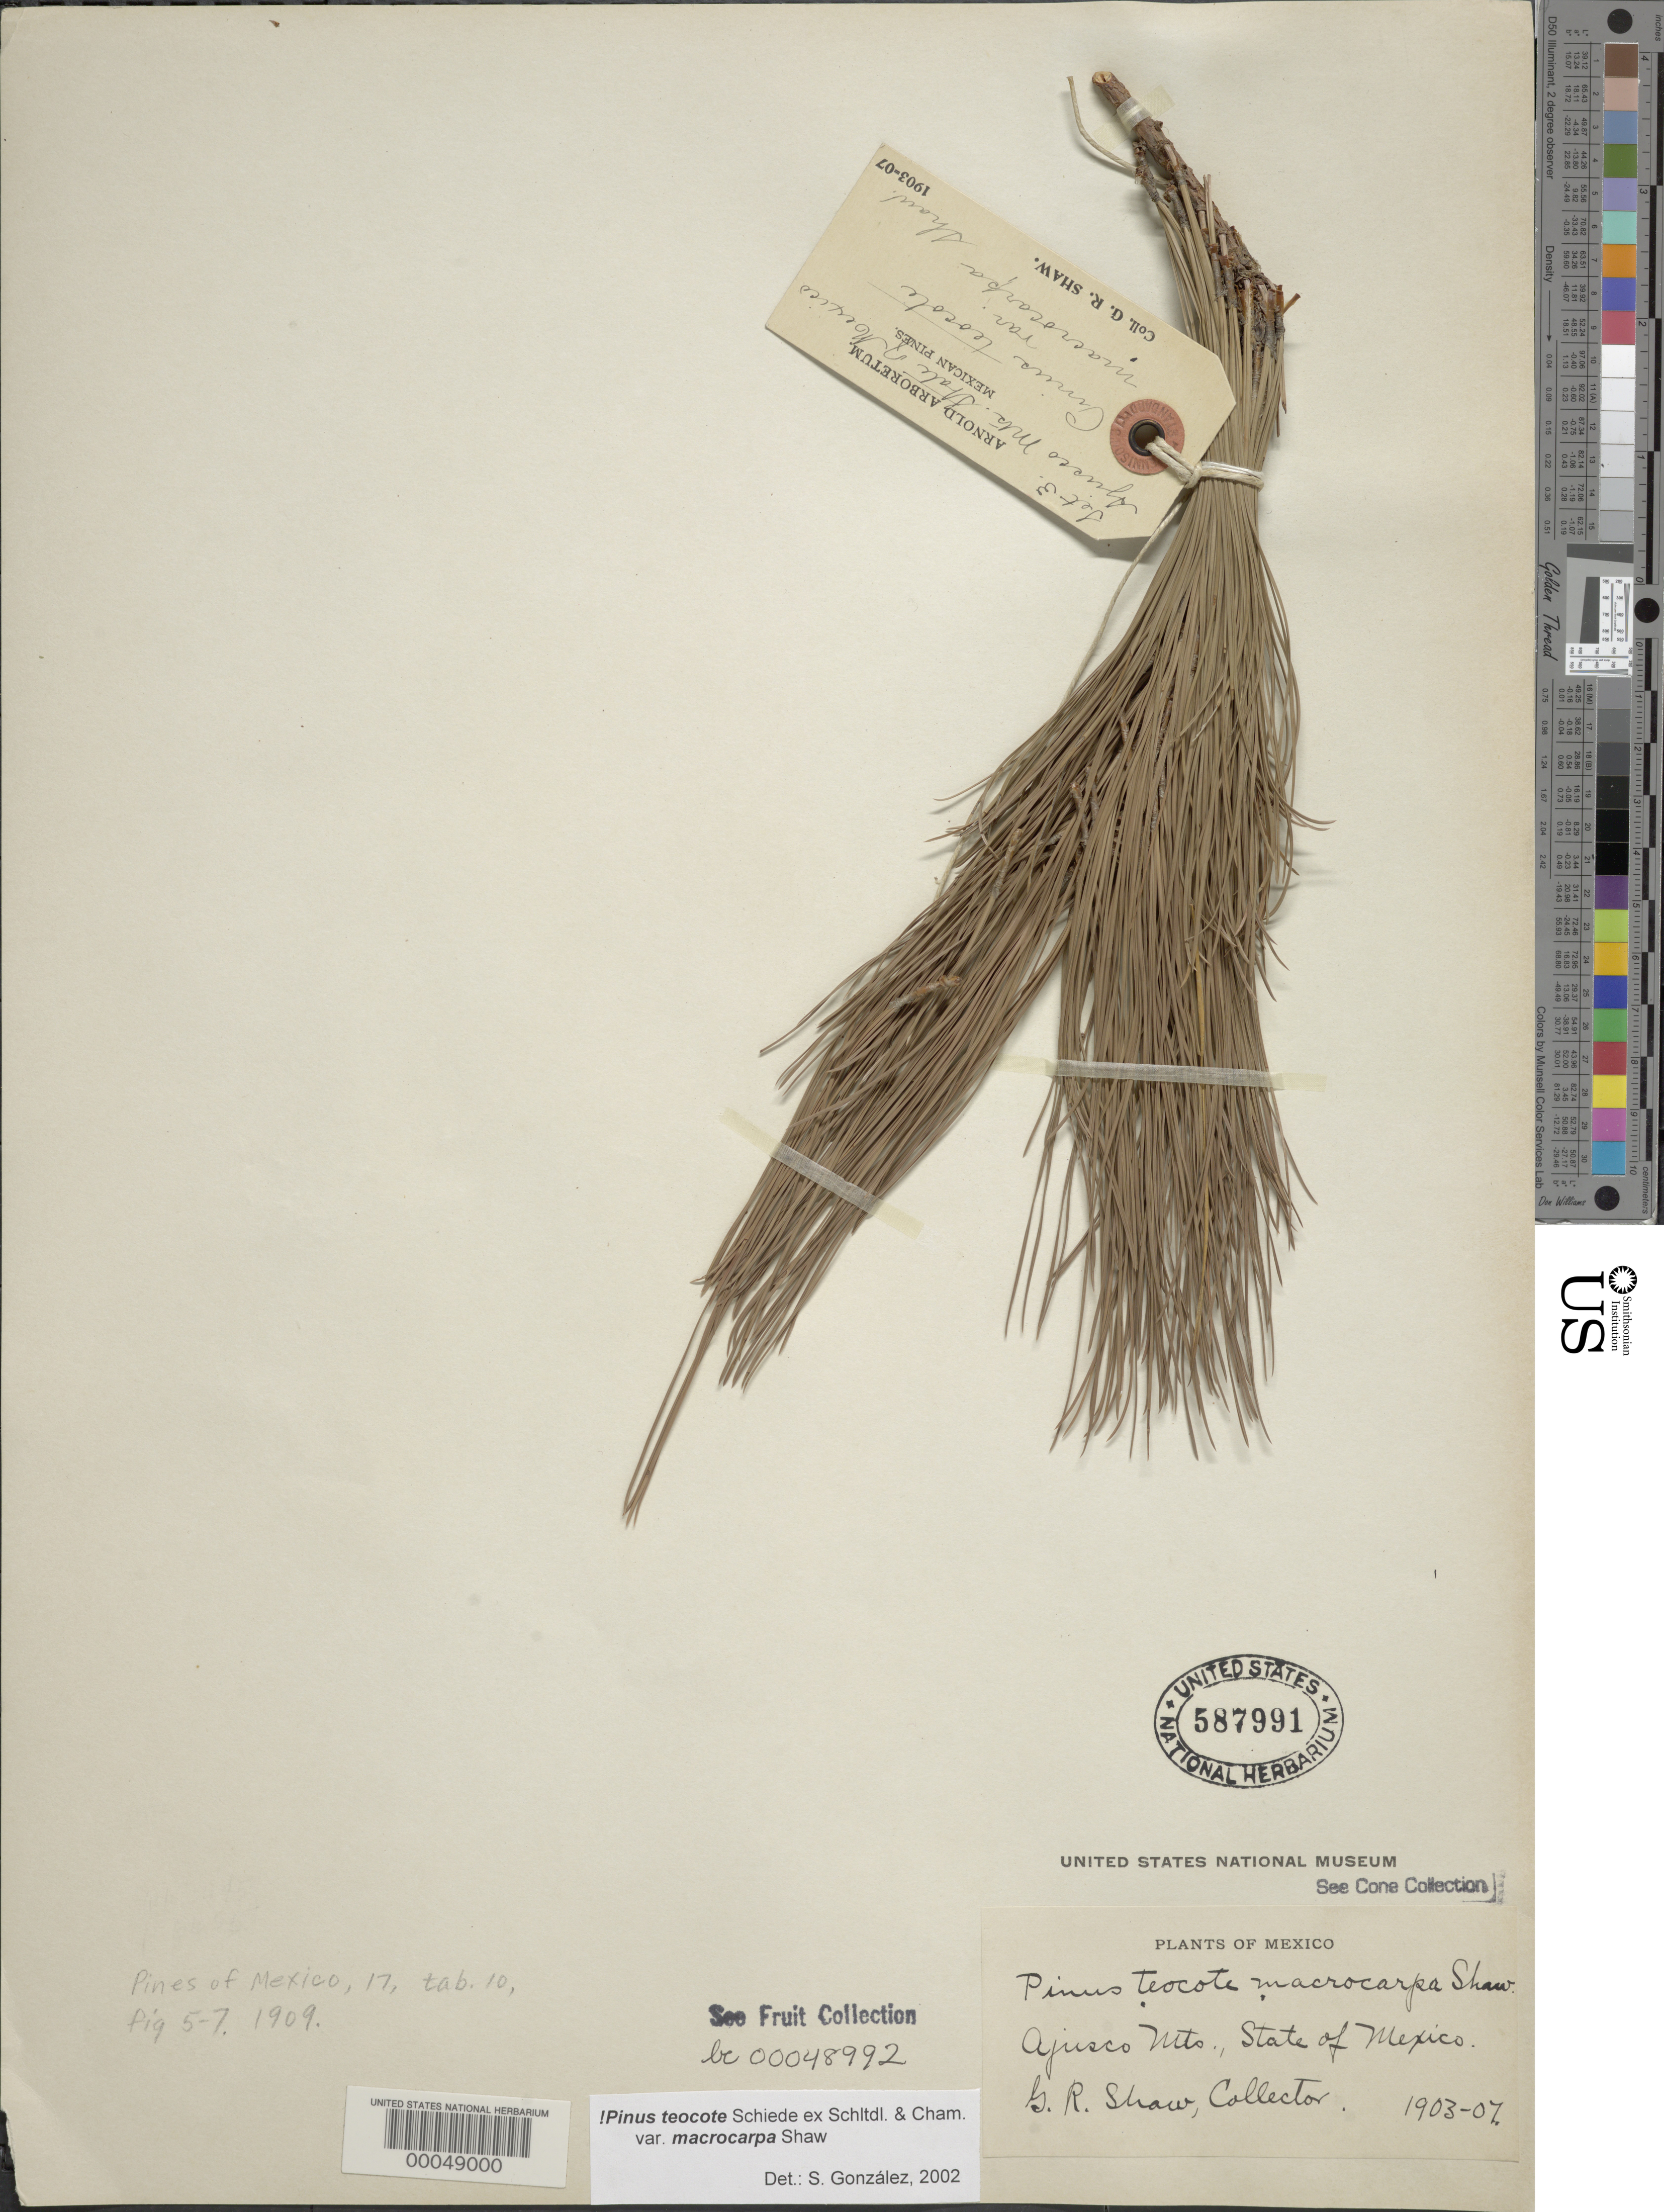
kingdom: Plantae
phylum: Tracheophyta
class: Pinopsida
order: Pinales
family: Pinaceae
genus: Pinus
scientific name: Pinus teocote var. macrocarpa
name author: Shaw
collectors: G. R. Shaw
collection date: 1903/1907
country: Mexico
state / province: México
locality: Ajusco Mountains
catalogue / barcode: US 587991